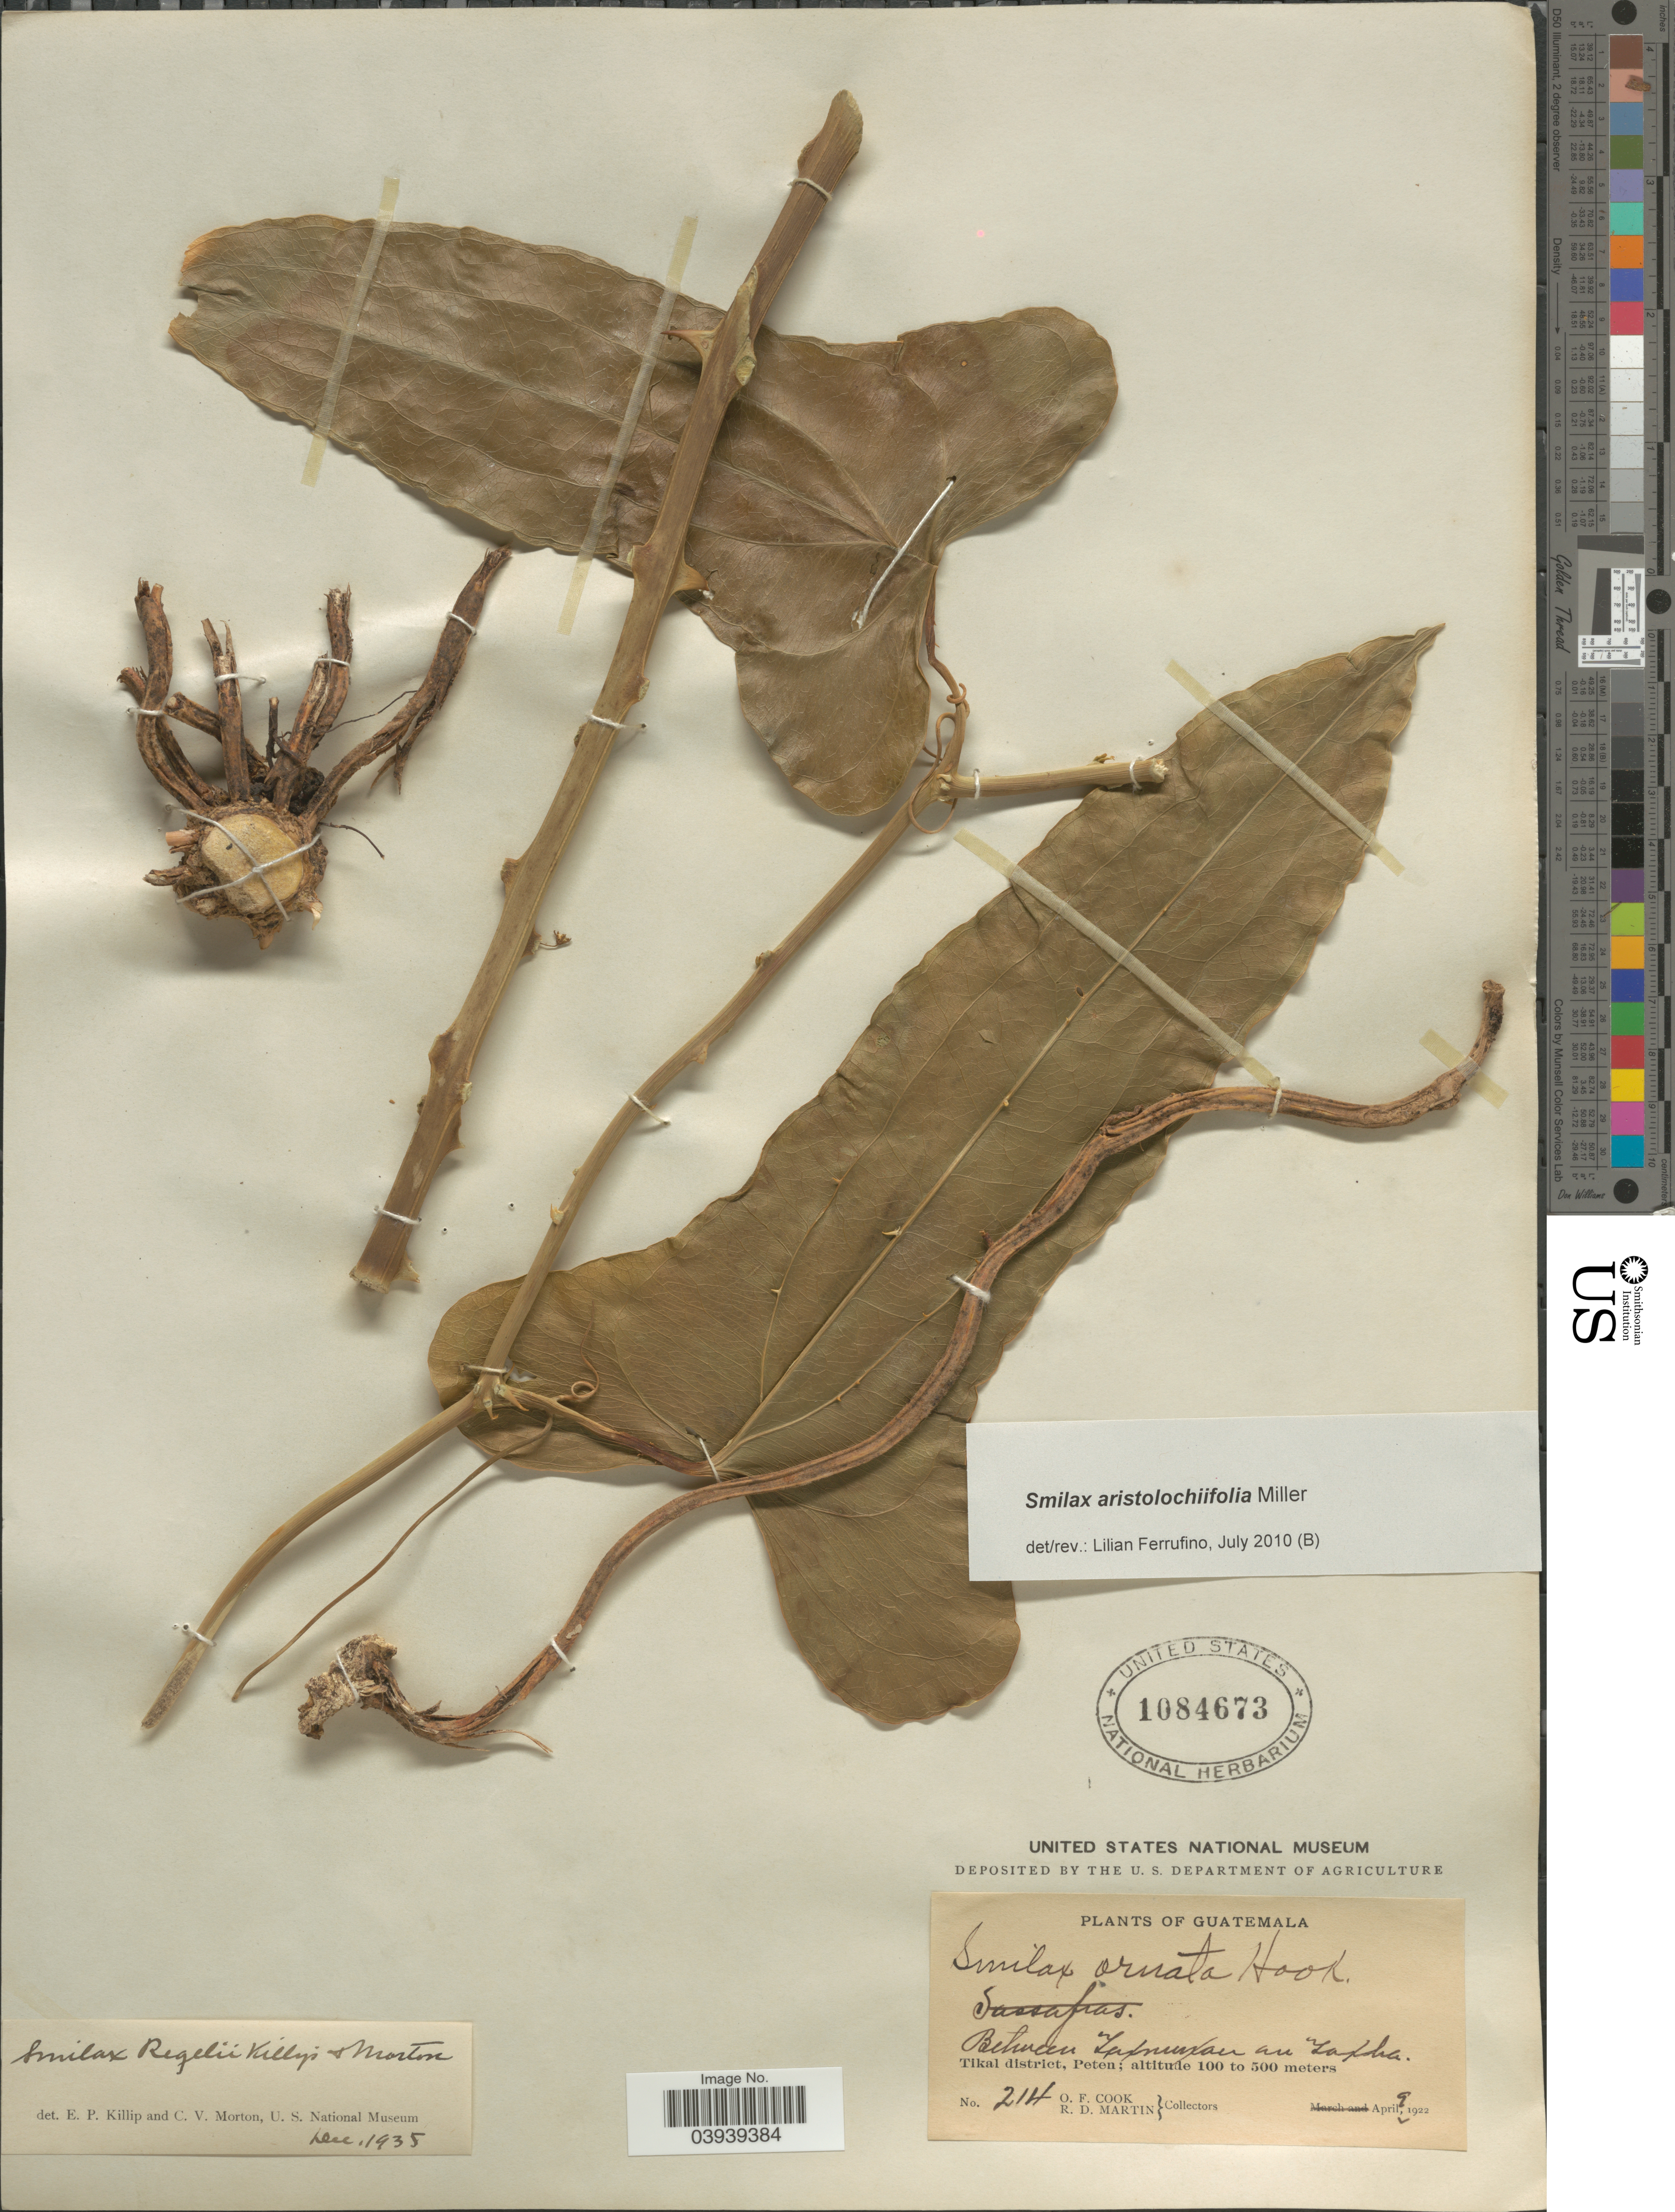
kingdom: Plantae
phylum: Tracheophyta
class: Liliopsida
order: Liliales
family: Smilacaceae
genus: Smilax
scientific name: Smilax aristolochiifolia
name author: Mill.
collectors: O. F. Cook & R. D. Martin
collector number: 214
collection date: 1922-04-09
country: Guatemala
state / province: El Peten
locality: Between Taxmuxan au Taxha. Tikal district.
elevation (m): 100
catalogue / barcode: US 1084673